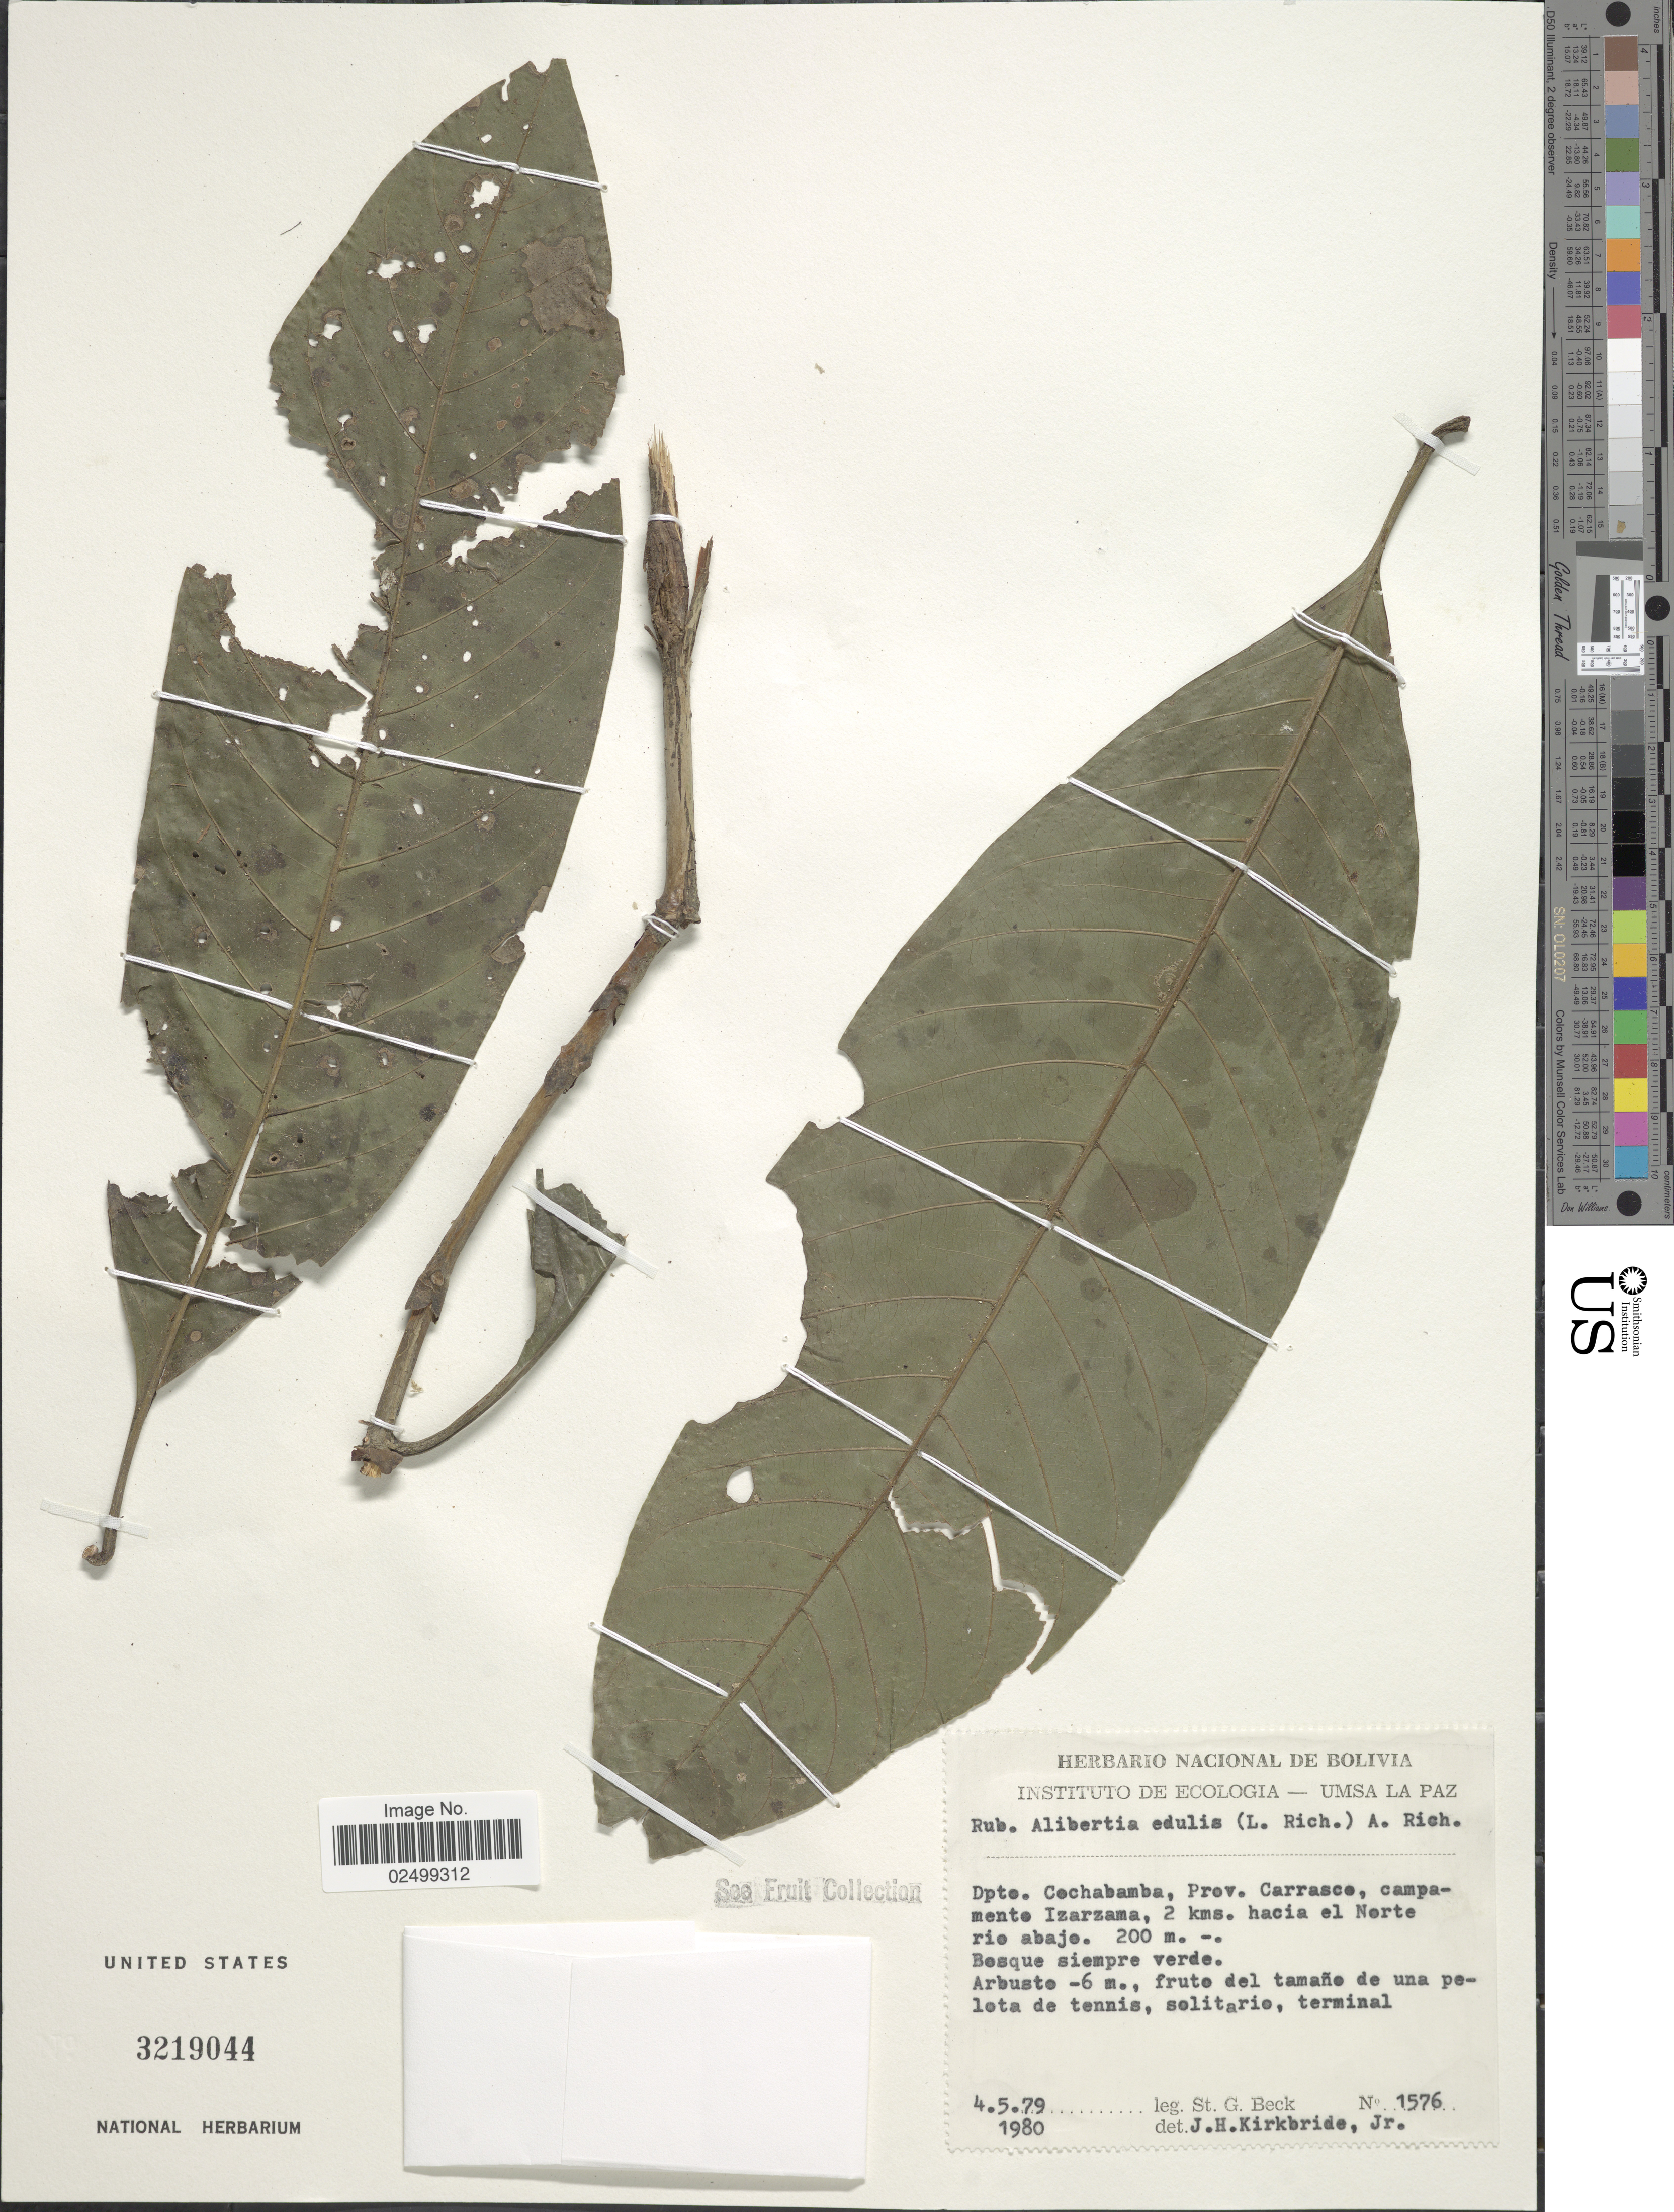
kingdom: Plantae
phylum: Tracheophyta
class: Magnoliopsida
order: Gentianales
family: Rubiaceae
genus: Alibertia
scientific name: Alibertia edulis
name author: (Rich.) A. Rich. ex DC.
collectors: S. G. Beck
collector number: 1576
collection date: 1979-05-04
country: Bolivia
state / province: Cochabamba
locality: Dpto. Cochabamba, Prov. Carrasco, campamento Izarzama, 2 kms. hacia el Norte rio abajo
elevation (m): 200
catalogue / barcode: US 3219044